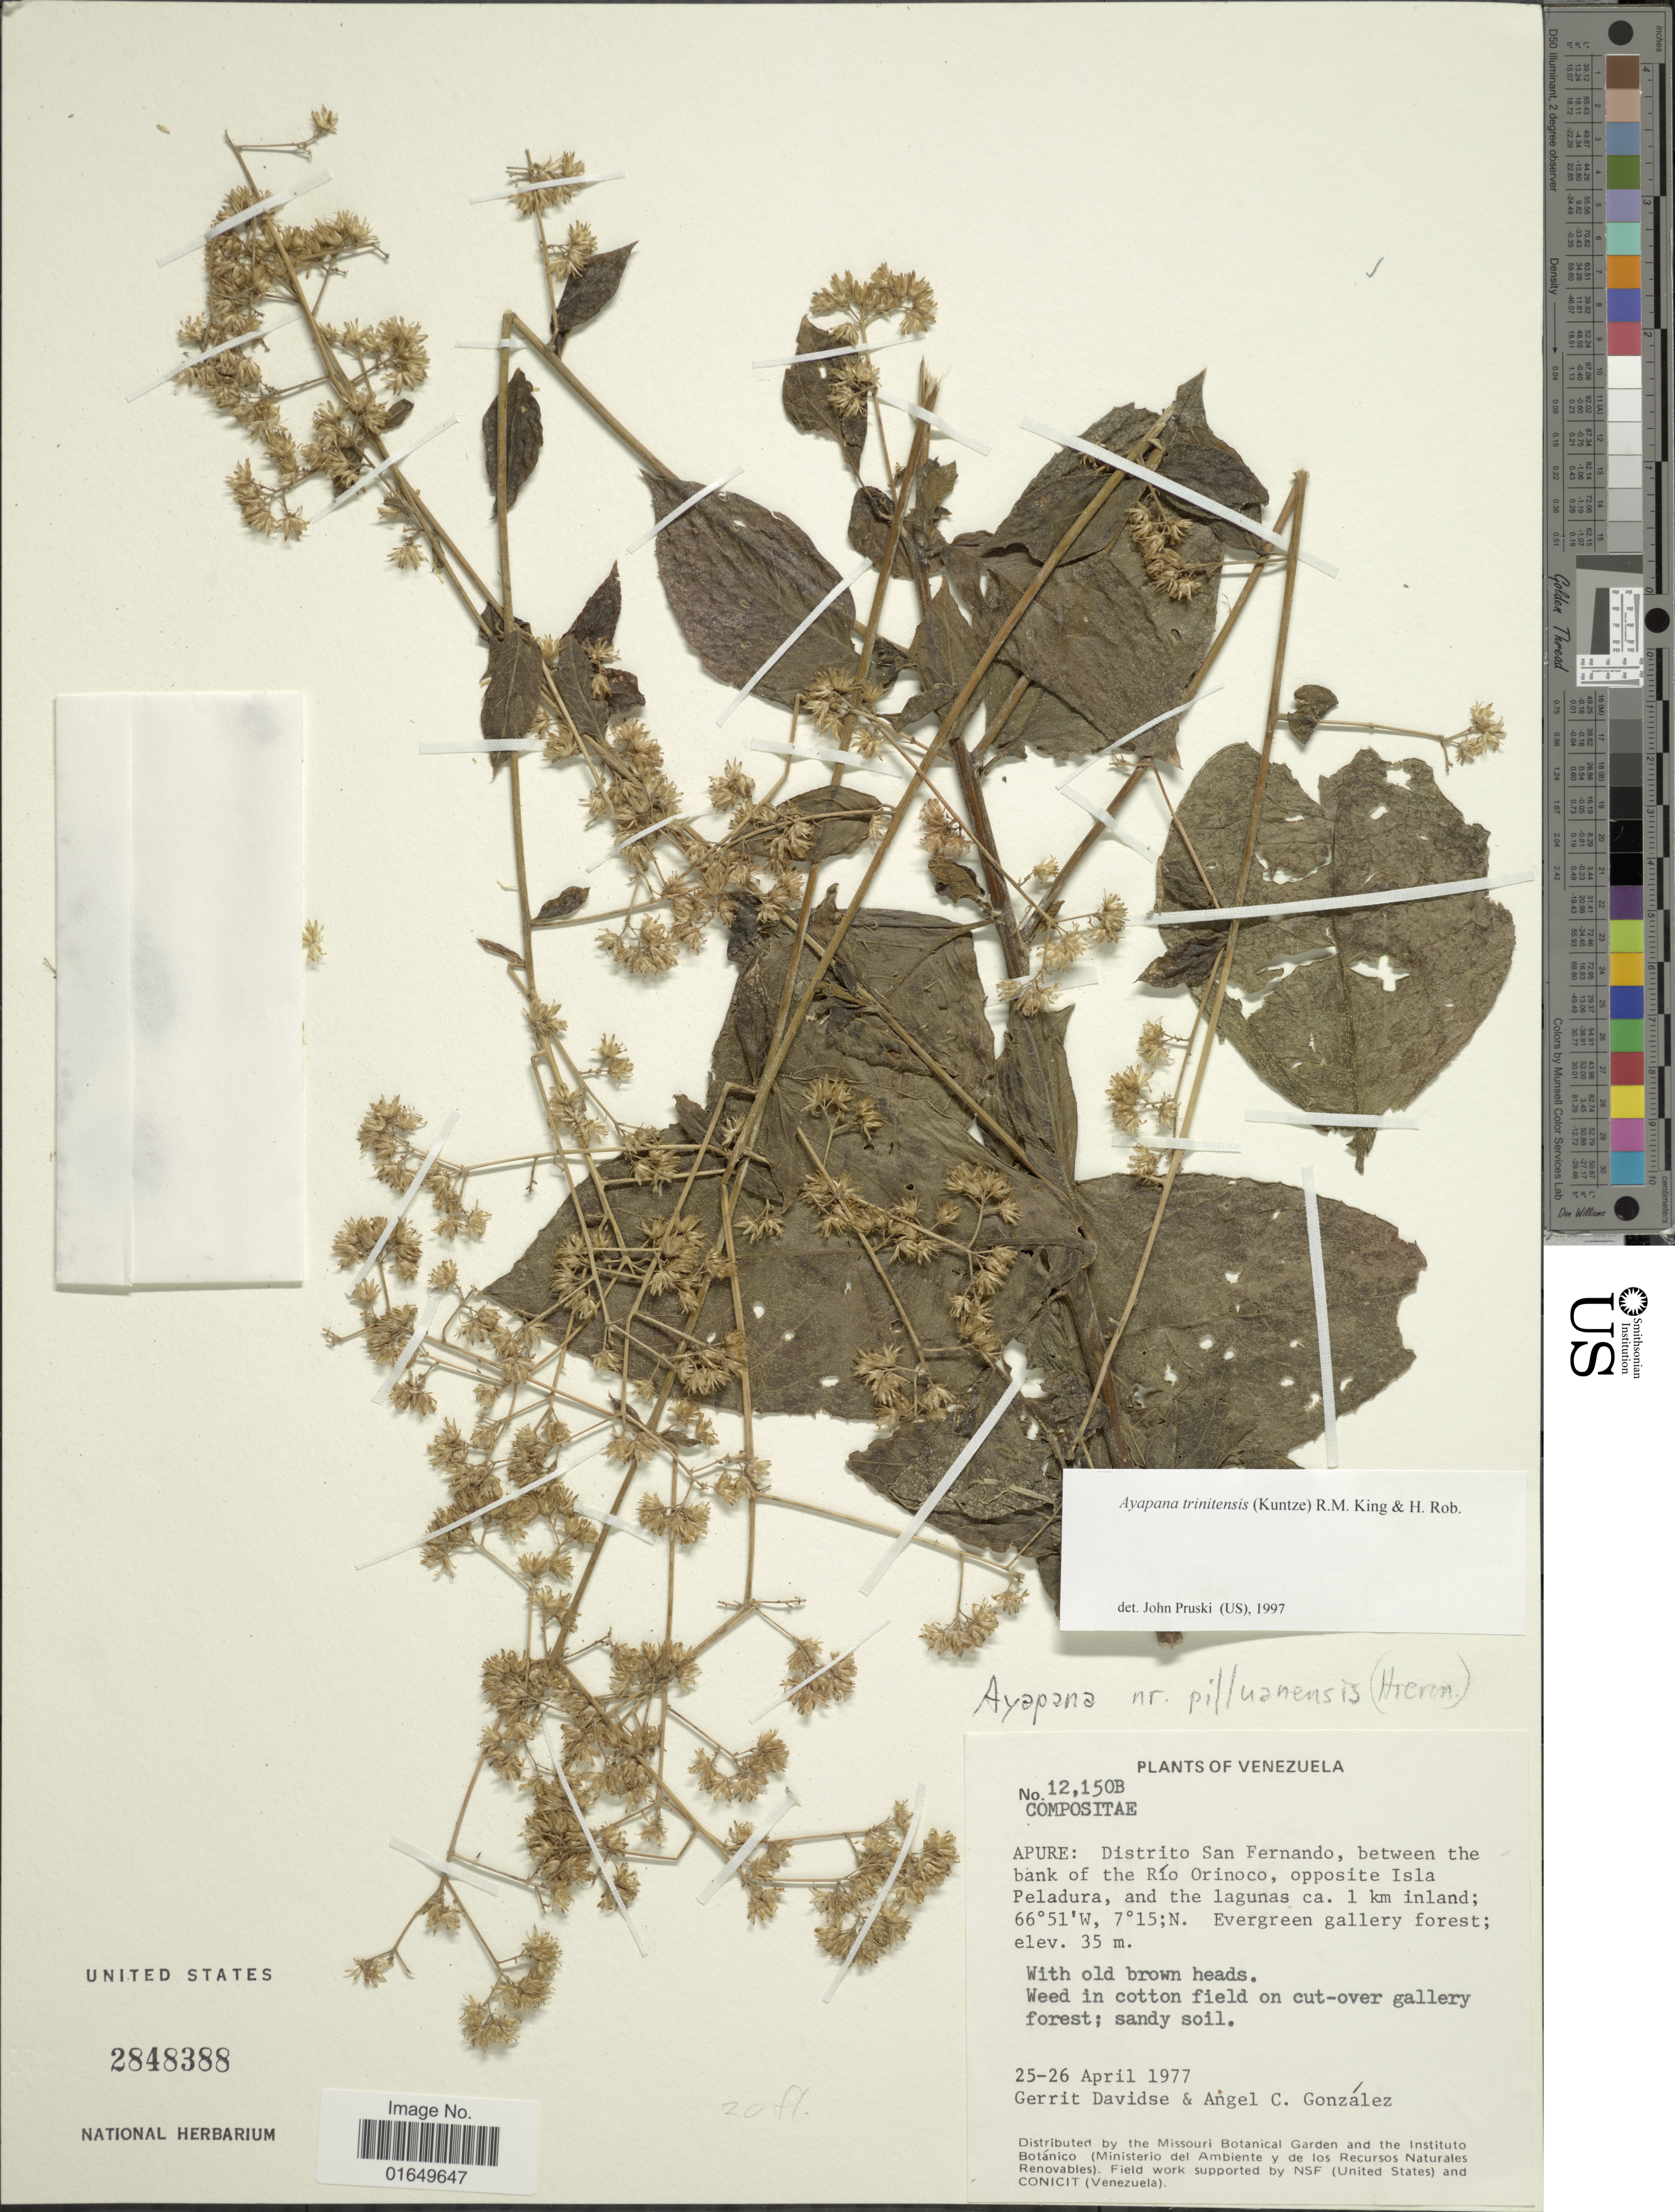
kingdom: Plantae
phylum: Tracheophyta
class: Magnoliopsida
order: Asterales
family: Asteraceae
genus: Ayapana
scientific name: Ayapana trinitensis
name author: (Kuntze) R.M. King & H. Rob.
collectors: G. Davidse & A. C. González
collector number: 12150B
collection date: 1977-04-25/1977-04-26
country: Venezuela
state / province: Apure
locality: Distrito San Fernando, between the bank of Río Orinoco, opposite Isla Peladura, and the lagunas ca. 1 km inland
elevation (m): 35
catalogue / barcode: US 2848388